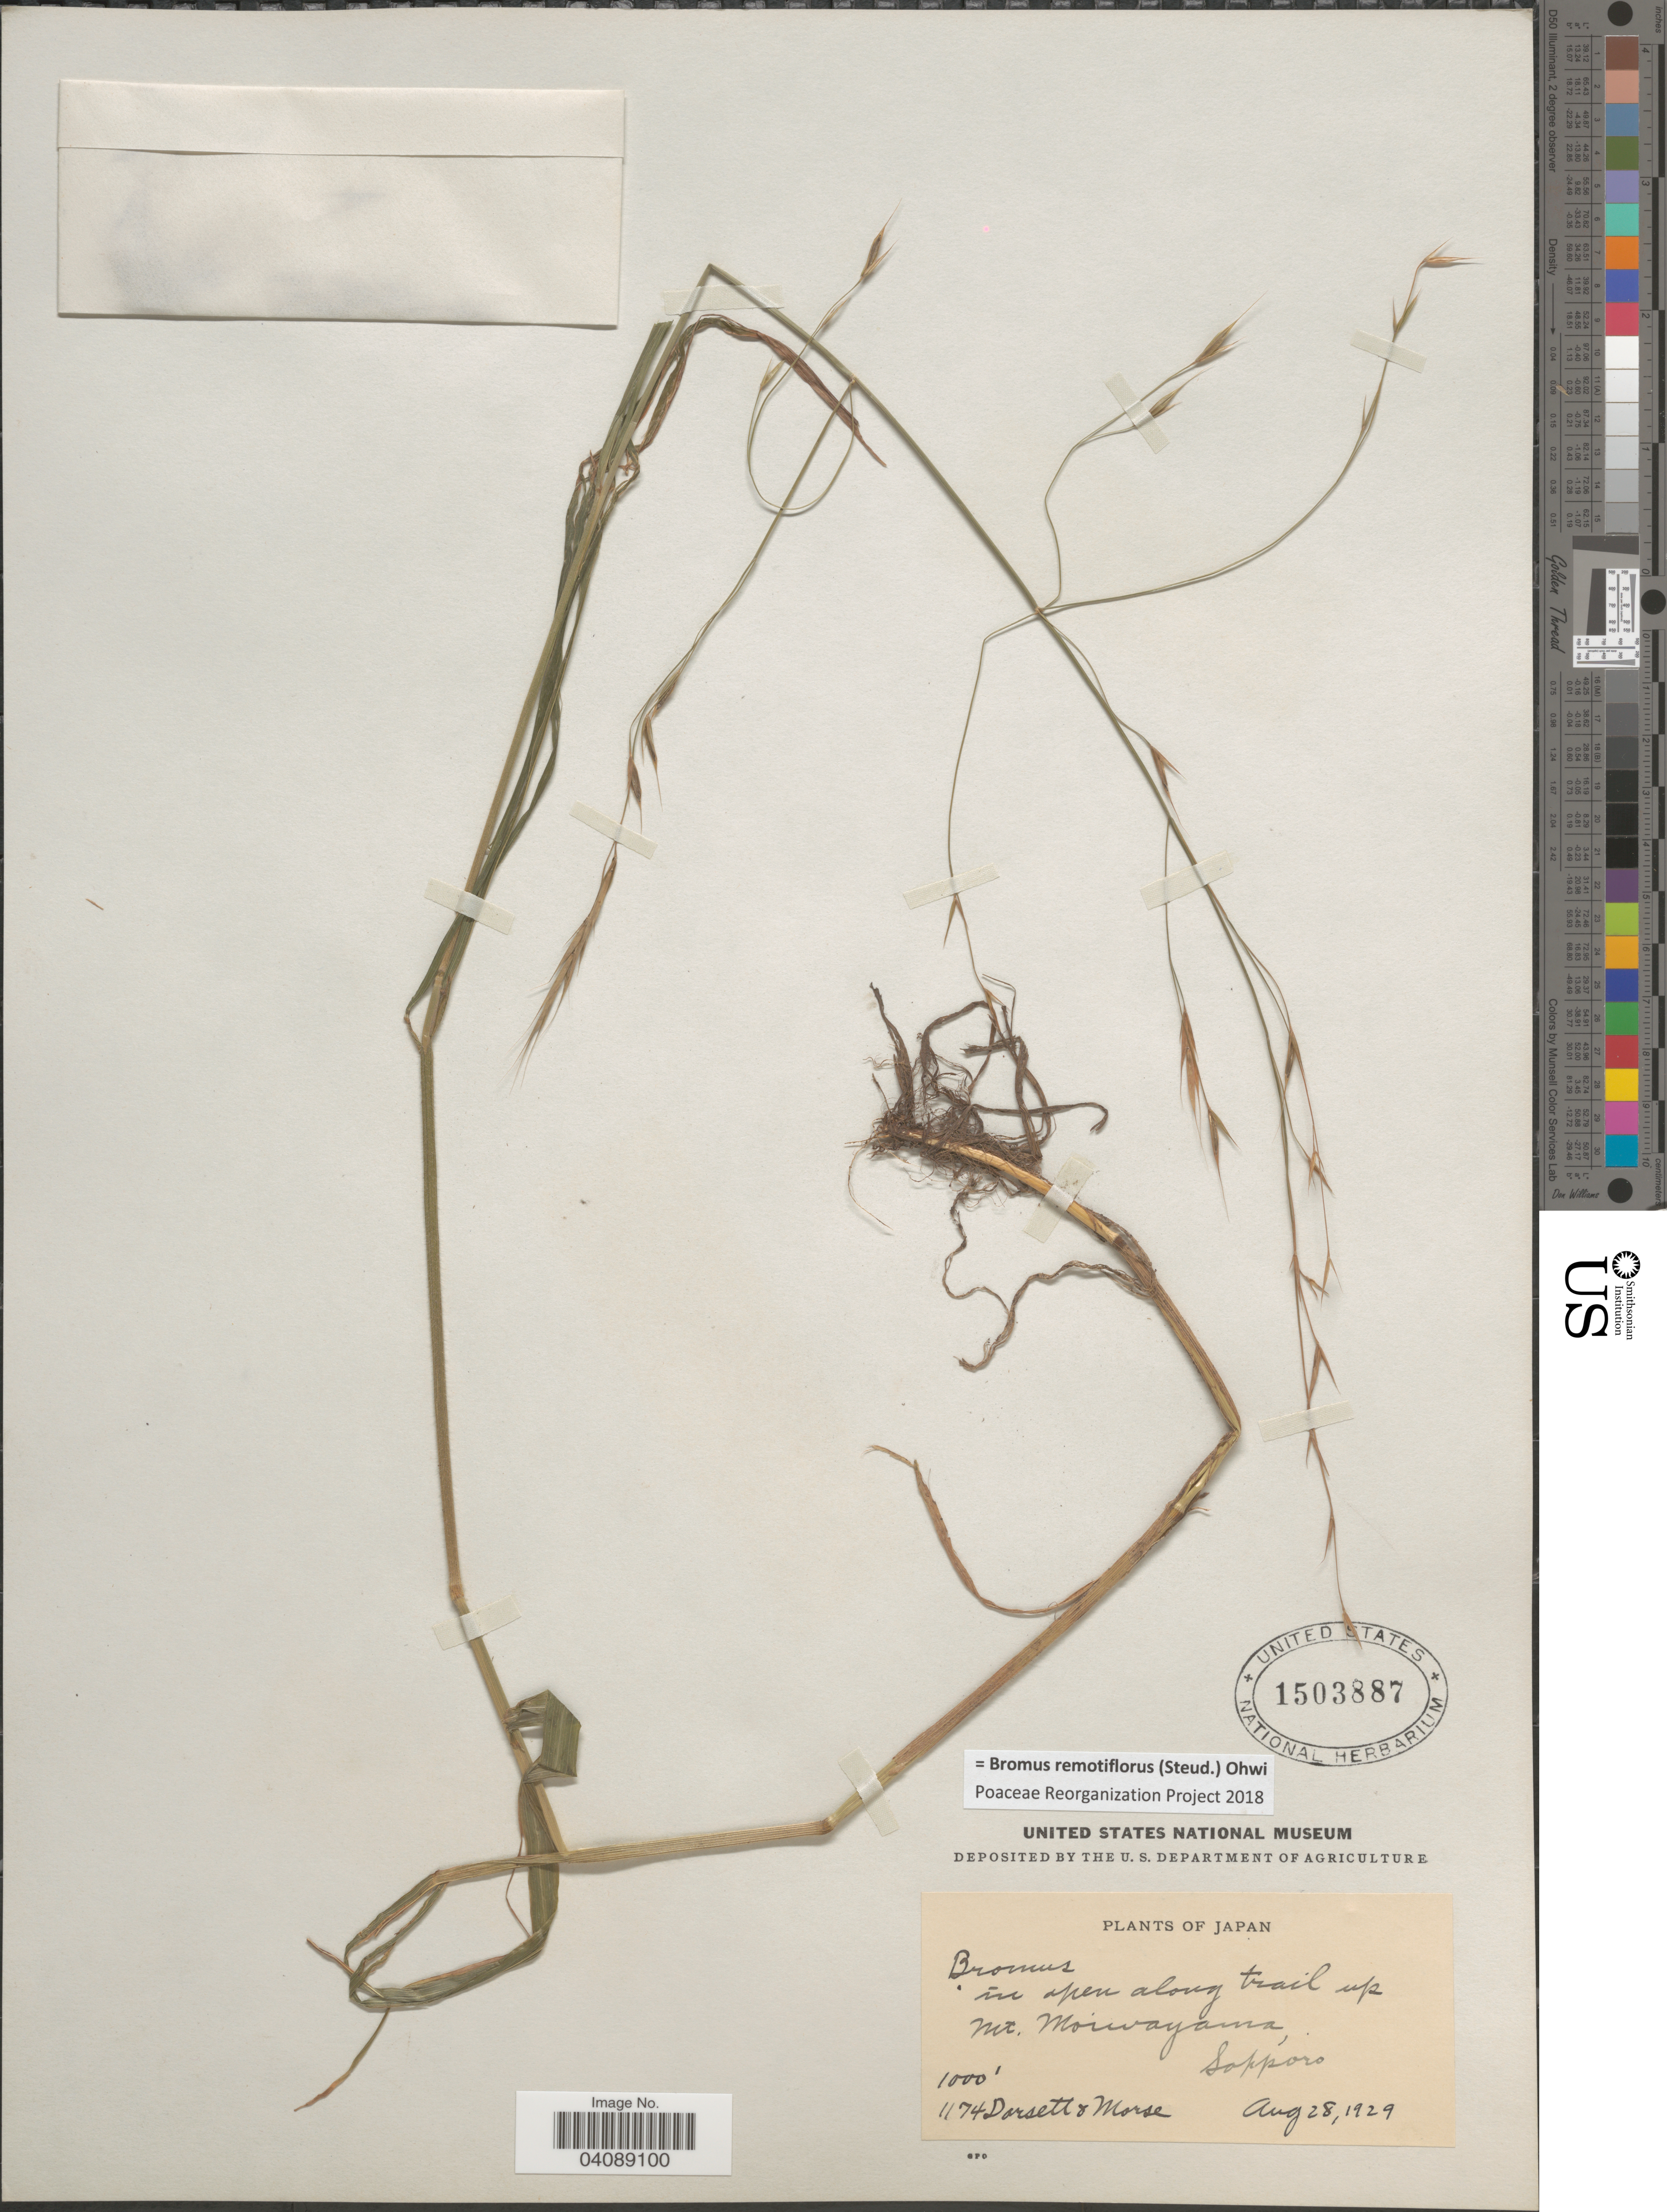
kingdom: Plantae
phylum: Tracheophyta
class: Liliopsida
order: Poales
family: Poaceae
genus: Bromus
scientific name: Bromus remotiflorus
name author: (Steud.) Ohwi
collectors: -- Dorsett & -. Morse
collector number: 1174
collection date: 1929-08-28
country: Japan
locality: In open along trail up Mt. Moiwayama, Sapporo.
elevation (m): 305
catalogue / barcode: US 1503887